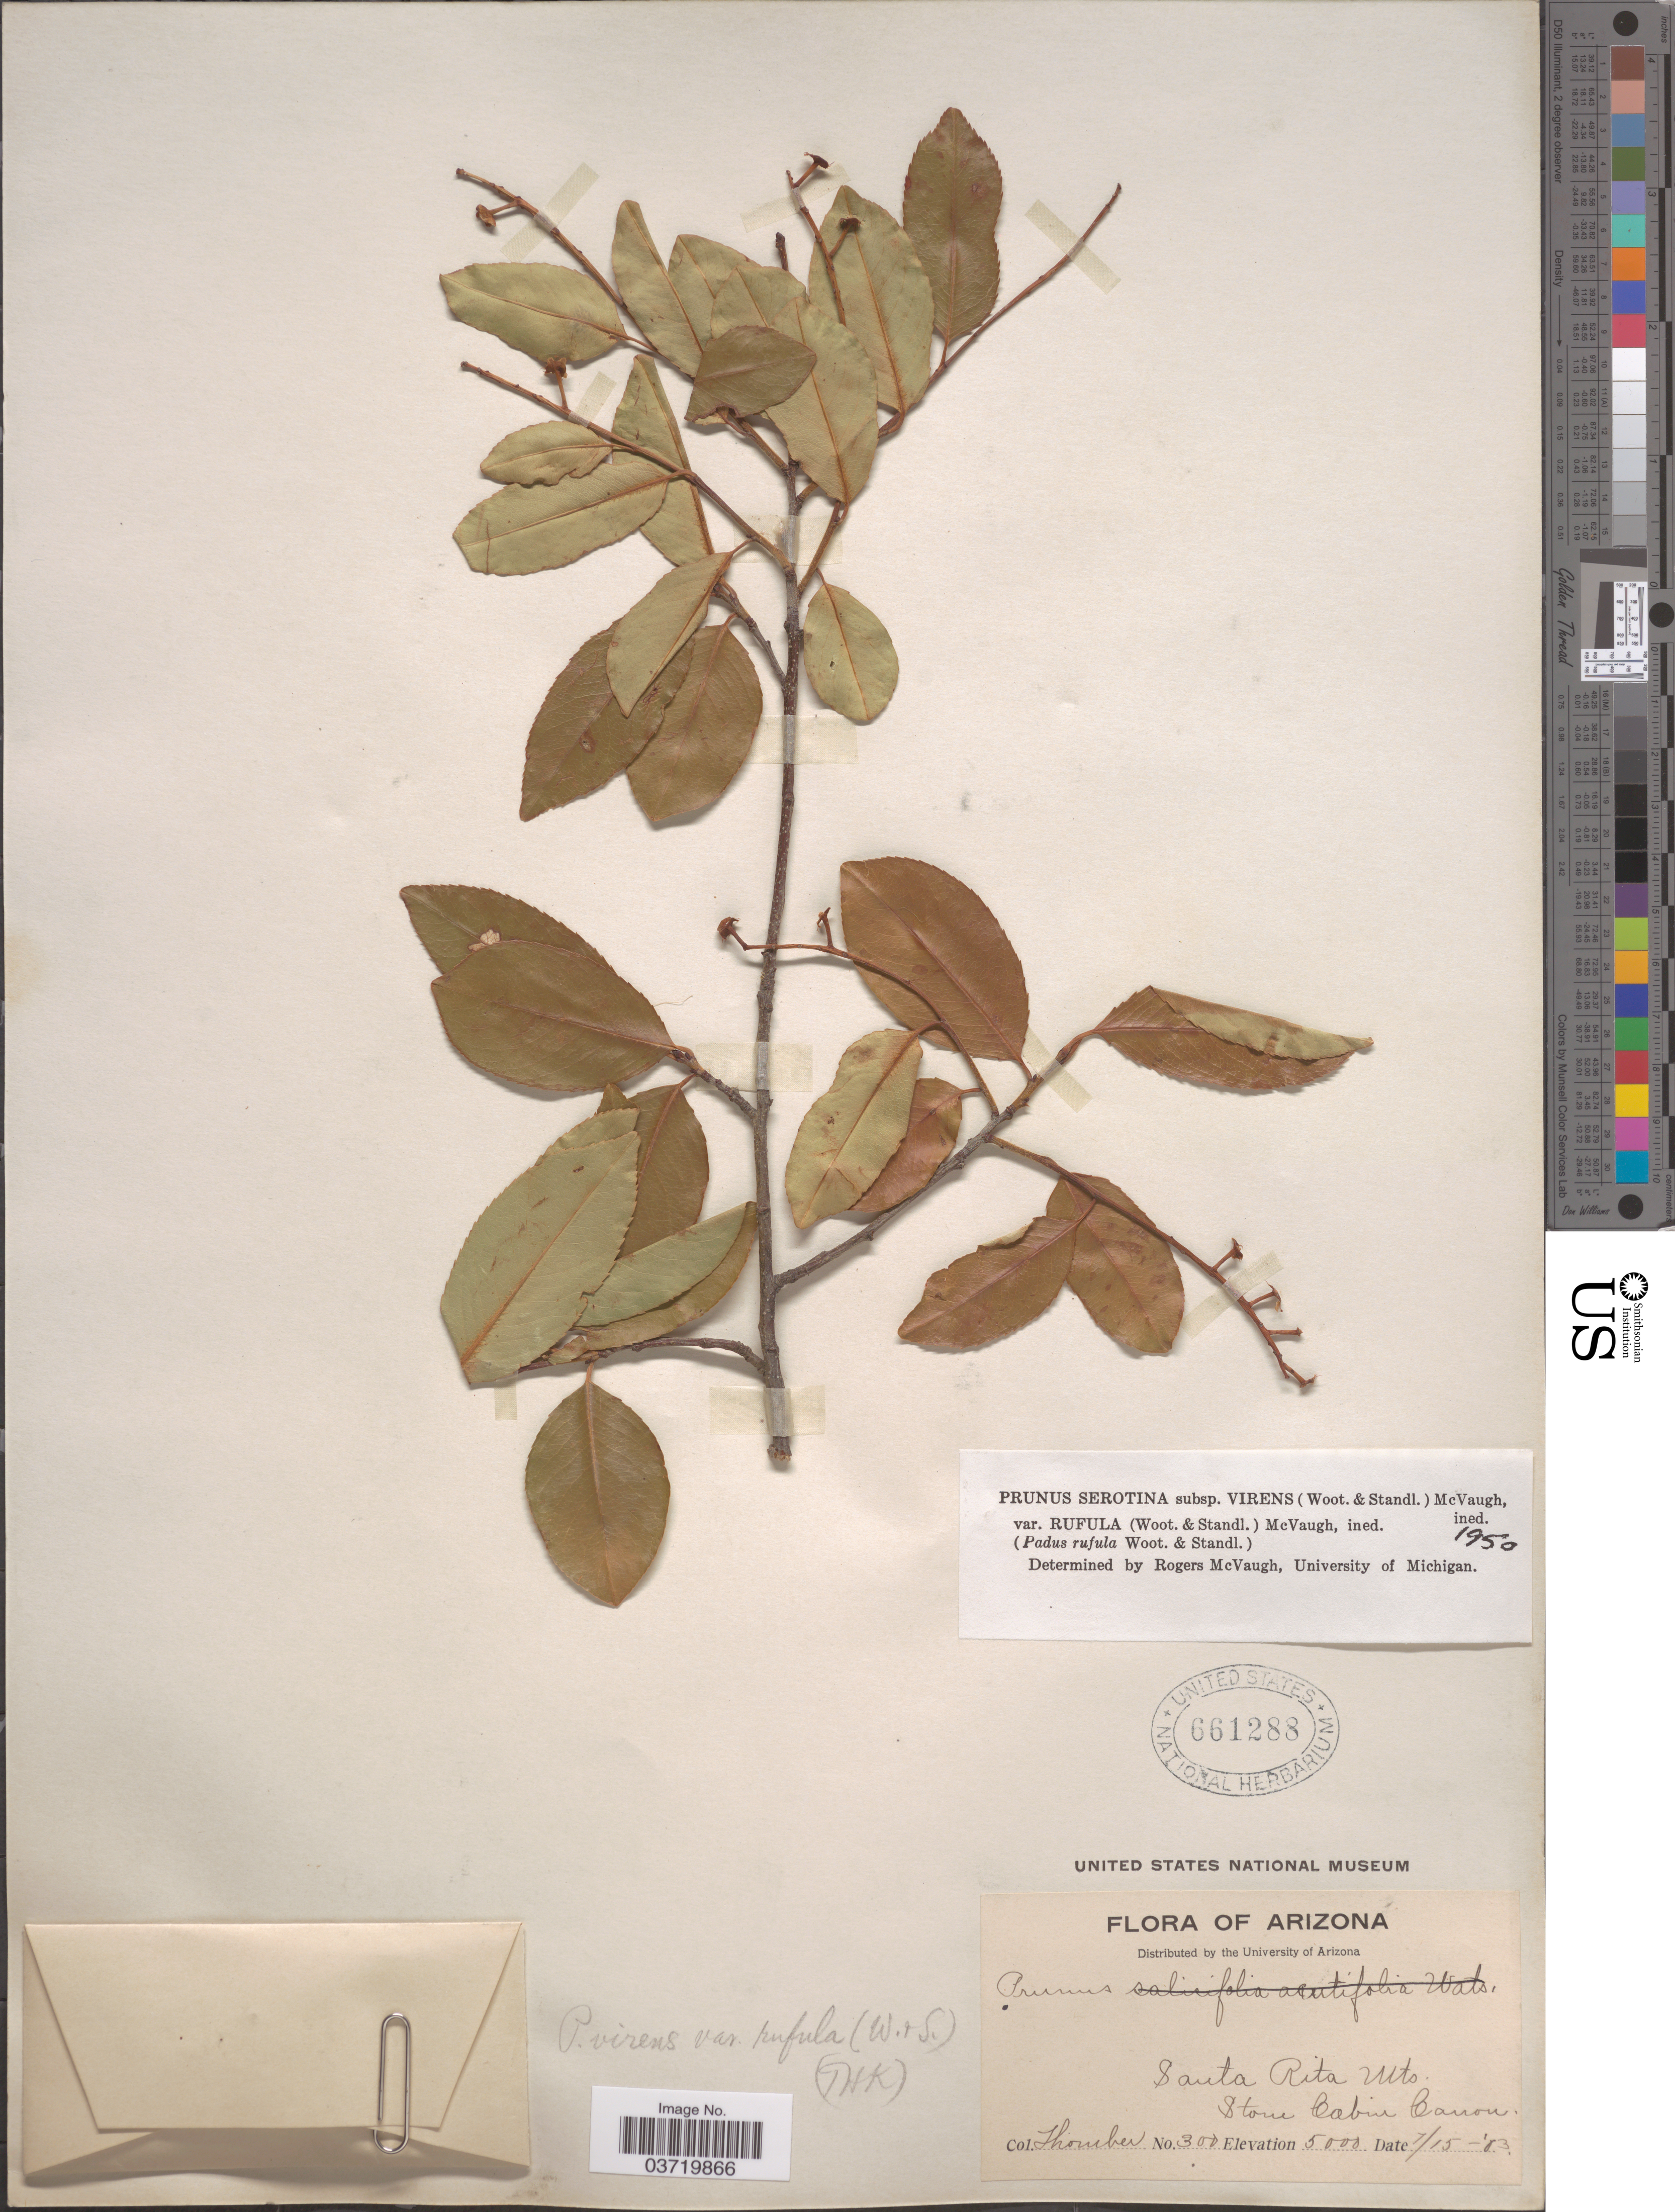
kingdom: Plantae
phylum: Tracheophyta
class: Magnoliopsida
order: Rosales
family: Rosaceae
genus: Prunus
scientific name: Prunus serotina var. rufula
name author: (Wooton & Standl.) McVaugh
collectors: J. Thornber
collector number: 300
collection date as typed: Transcribed d/m/y: 15/7/3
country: United States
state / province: Arizona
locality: Santa Rita Mts. Stone Cabin Canon.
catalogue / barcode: US 661288